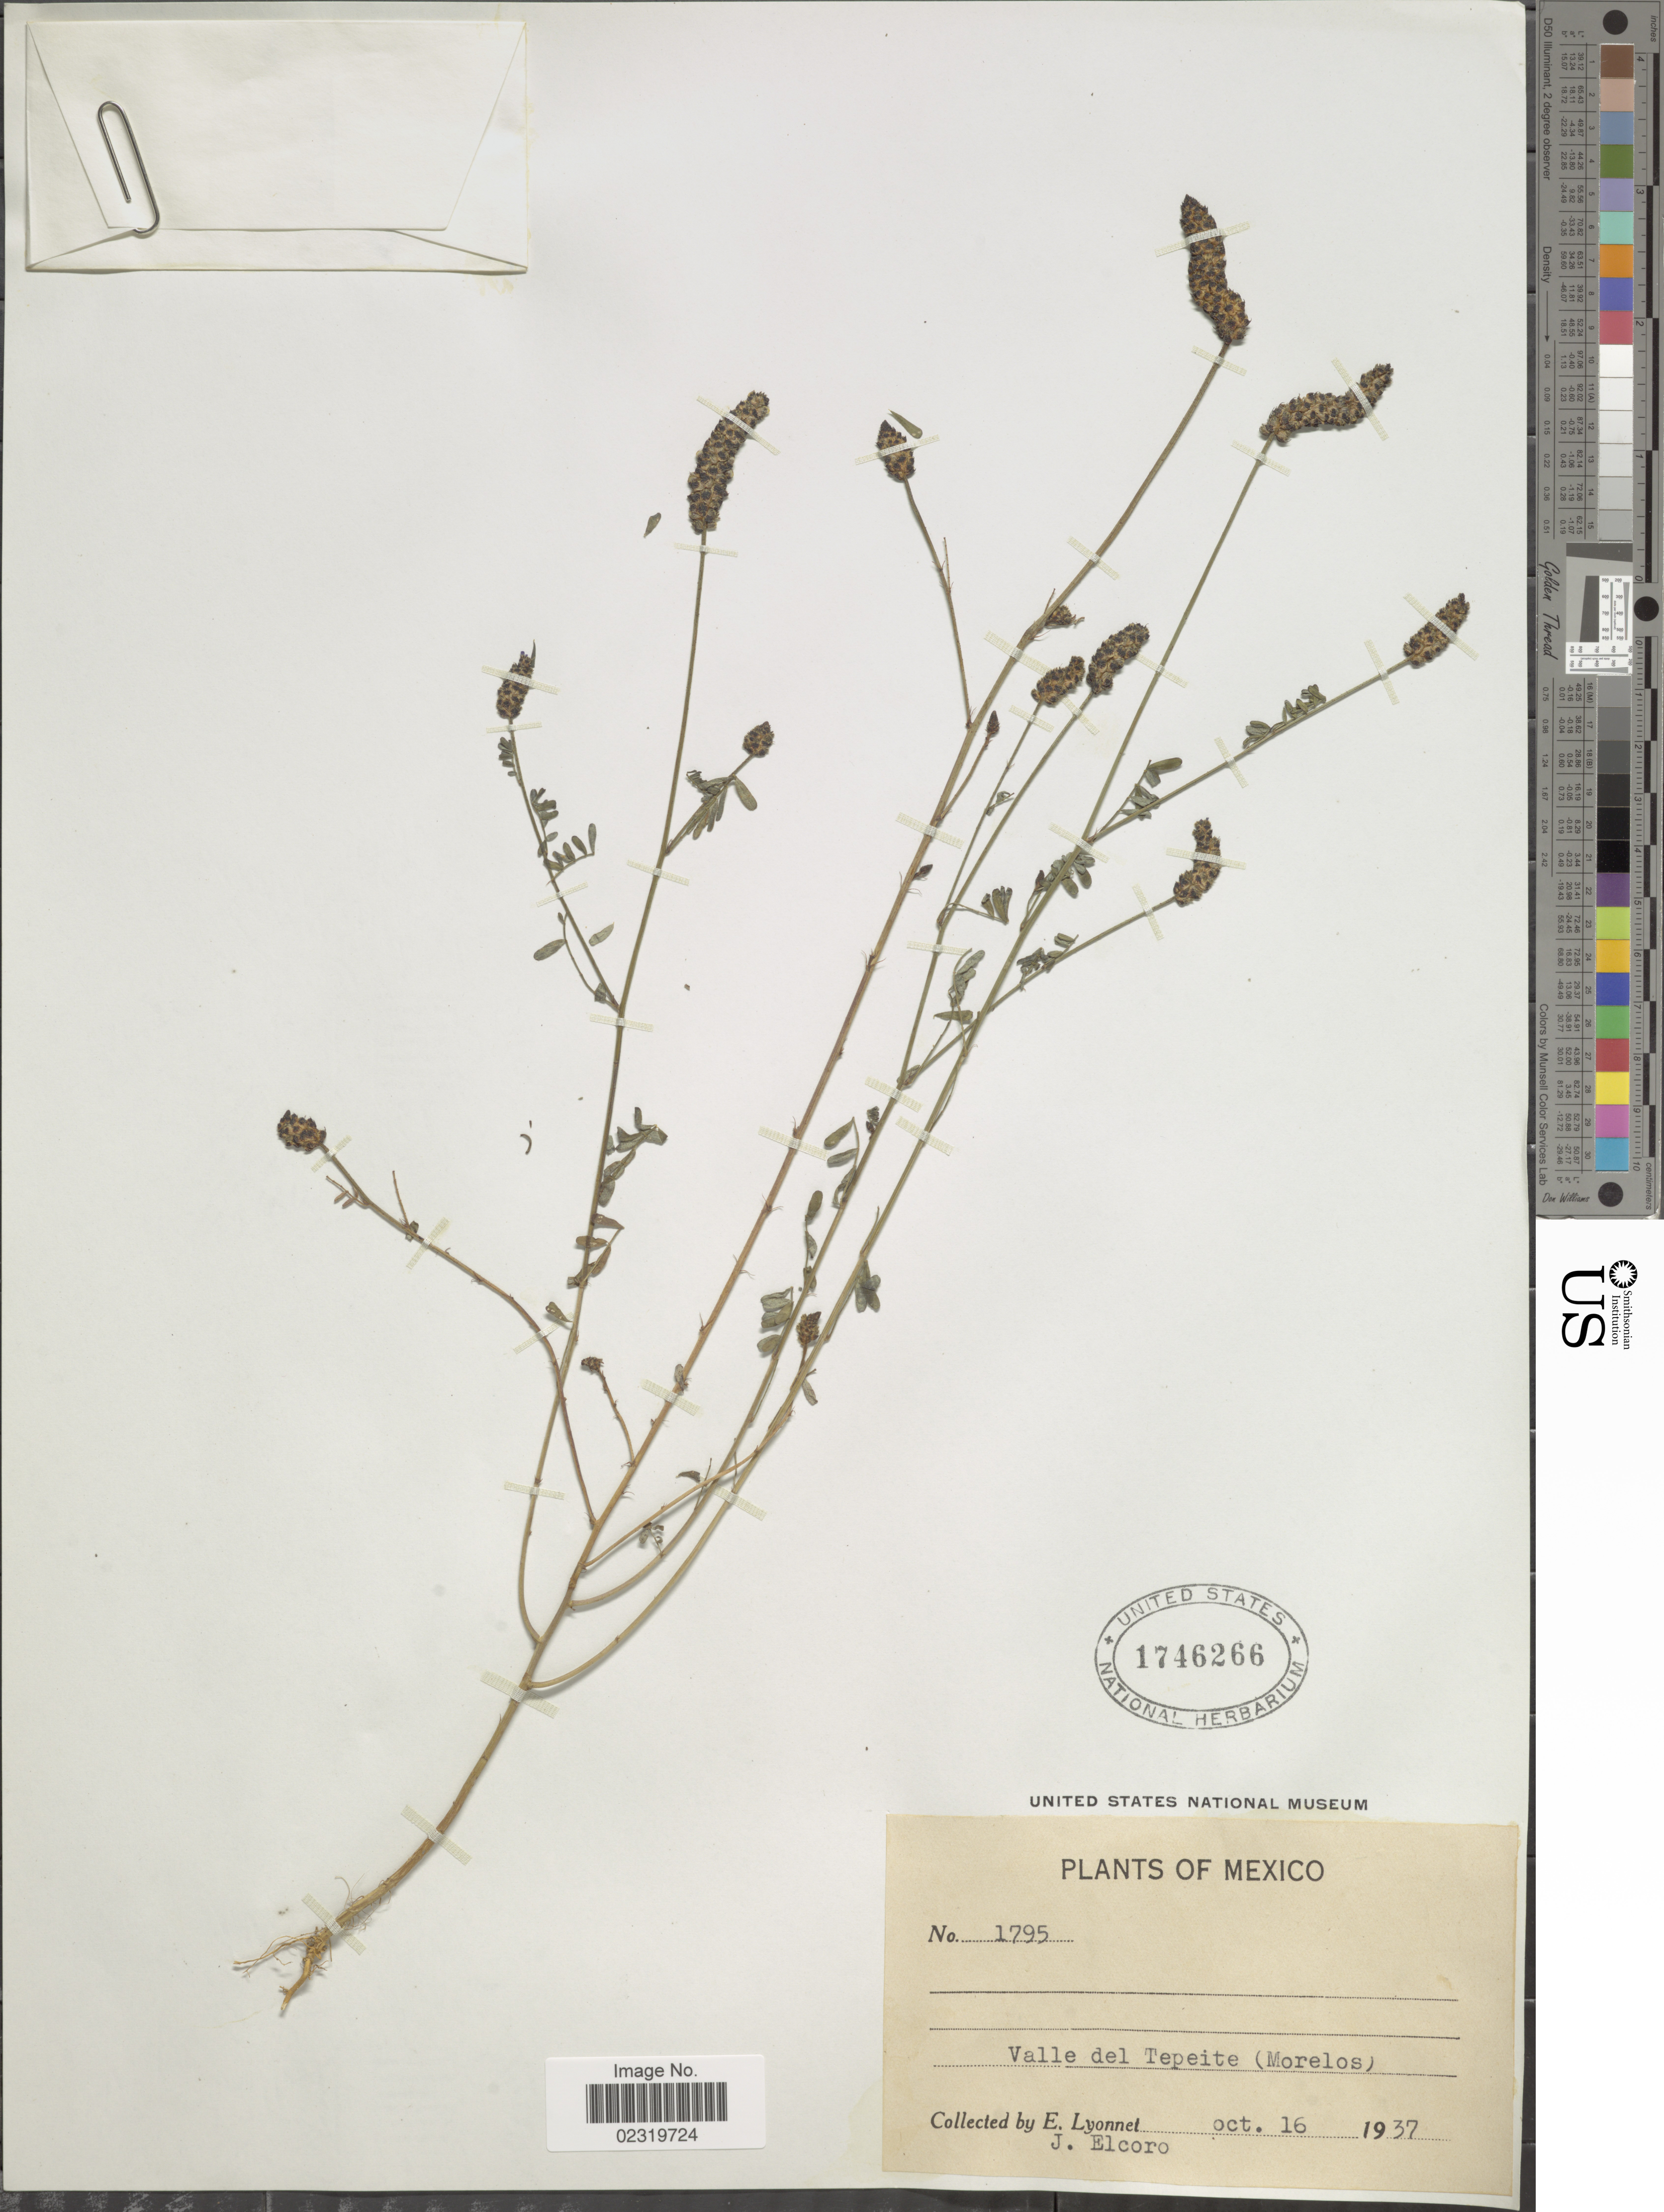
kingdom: Plantae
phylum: Tracheophyta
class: Magnoliopsida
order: Fabales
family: Fabaceae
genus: Dalea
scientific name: Dalea obreniformis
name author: (Rydb.) Barneby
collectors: E. Lyonnet & J. Elcoro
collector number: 1795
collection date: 1937-10-16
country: Mexico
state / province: Morelos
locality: Valle de Tepeite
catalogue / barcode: US 1746266